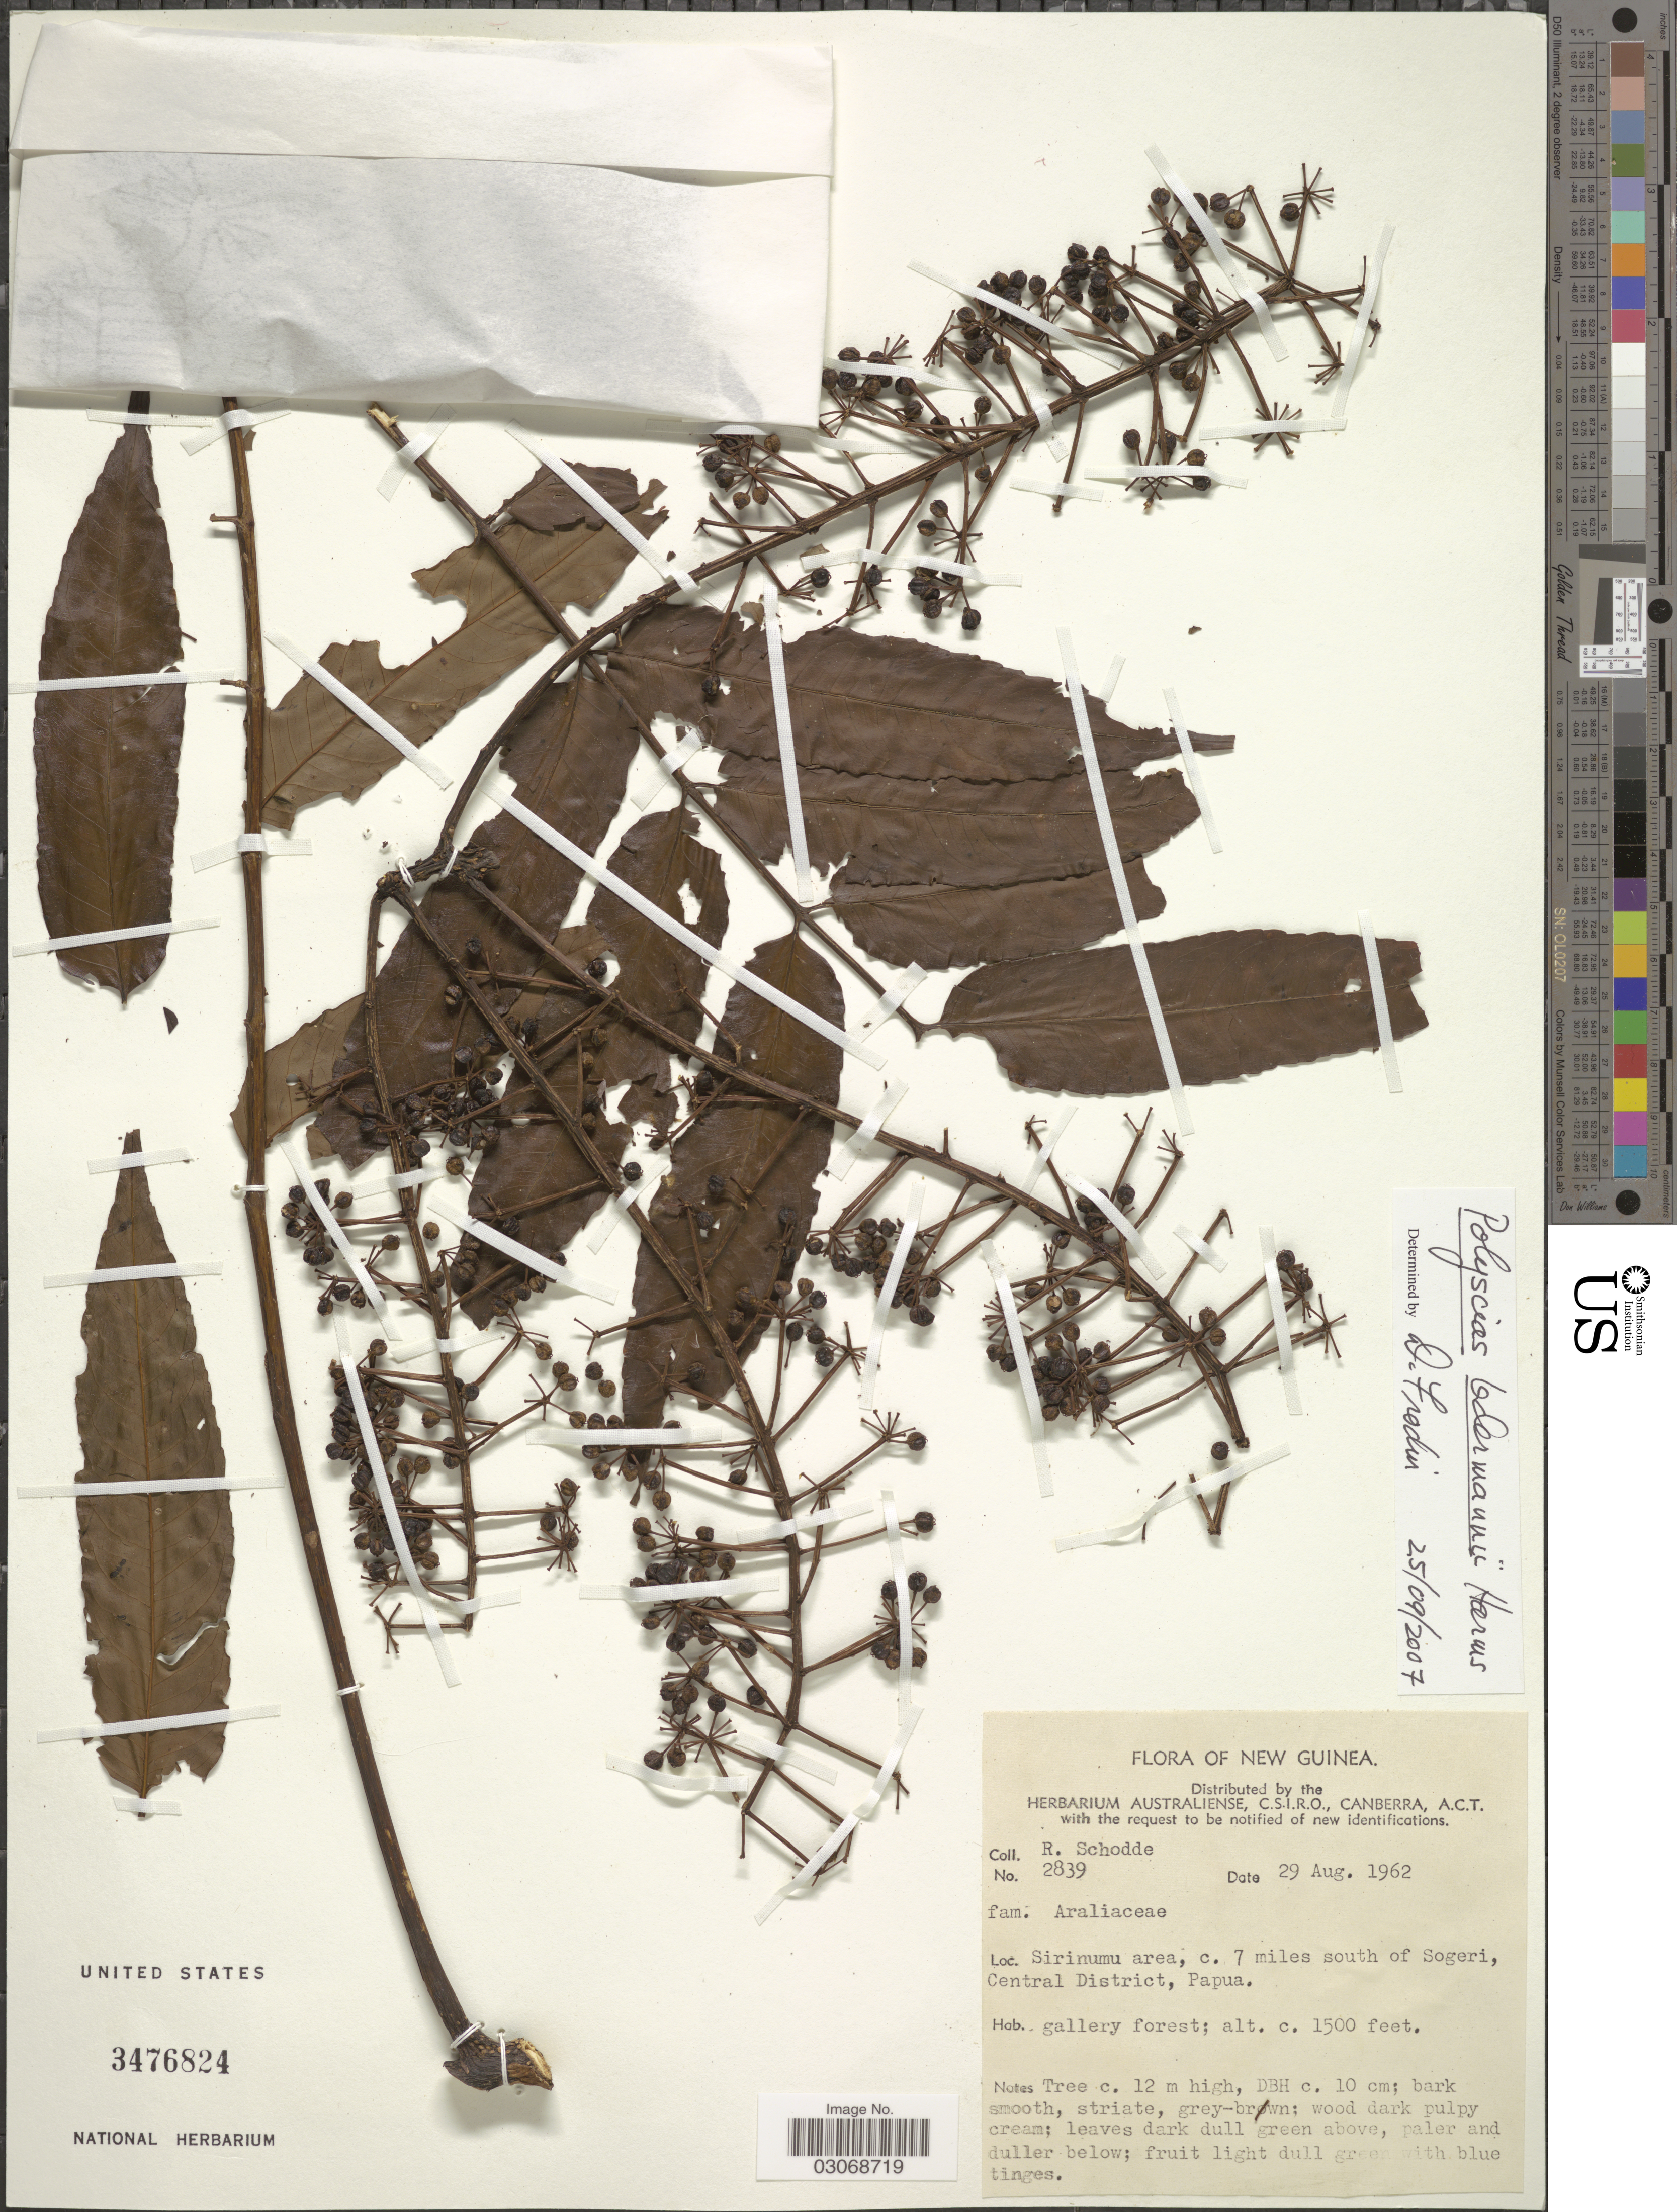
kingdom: Plantae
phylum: Tracheophyta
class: Magnoliopsida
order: Apiales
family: Araliaceae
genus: Polyscias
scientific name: Polyscias ledermannii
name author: Harms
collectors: R. Schodde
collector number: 2839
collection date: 1962-08-29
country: Papua New Guinea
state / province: Central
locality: New Guinea, Sirinumu area, c. 7 miles south of Sogeri, Central District, Papua.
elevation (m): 457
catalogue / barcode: US 3476824